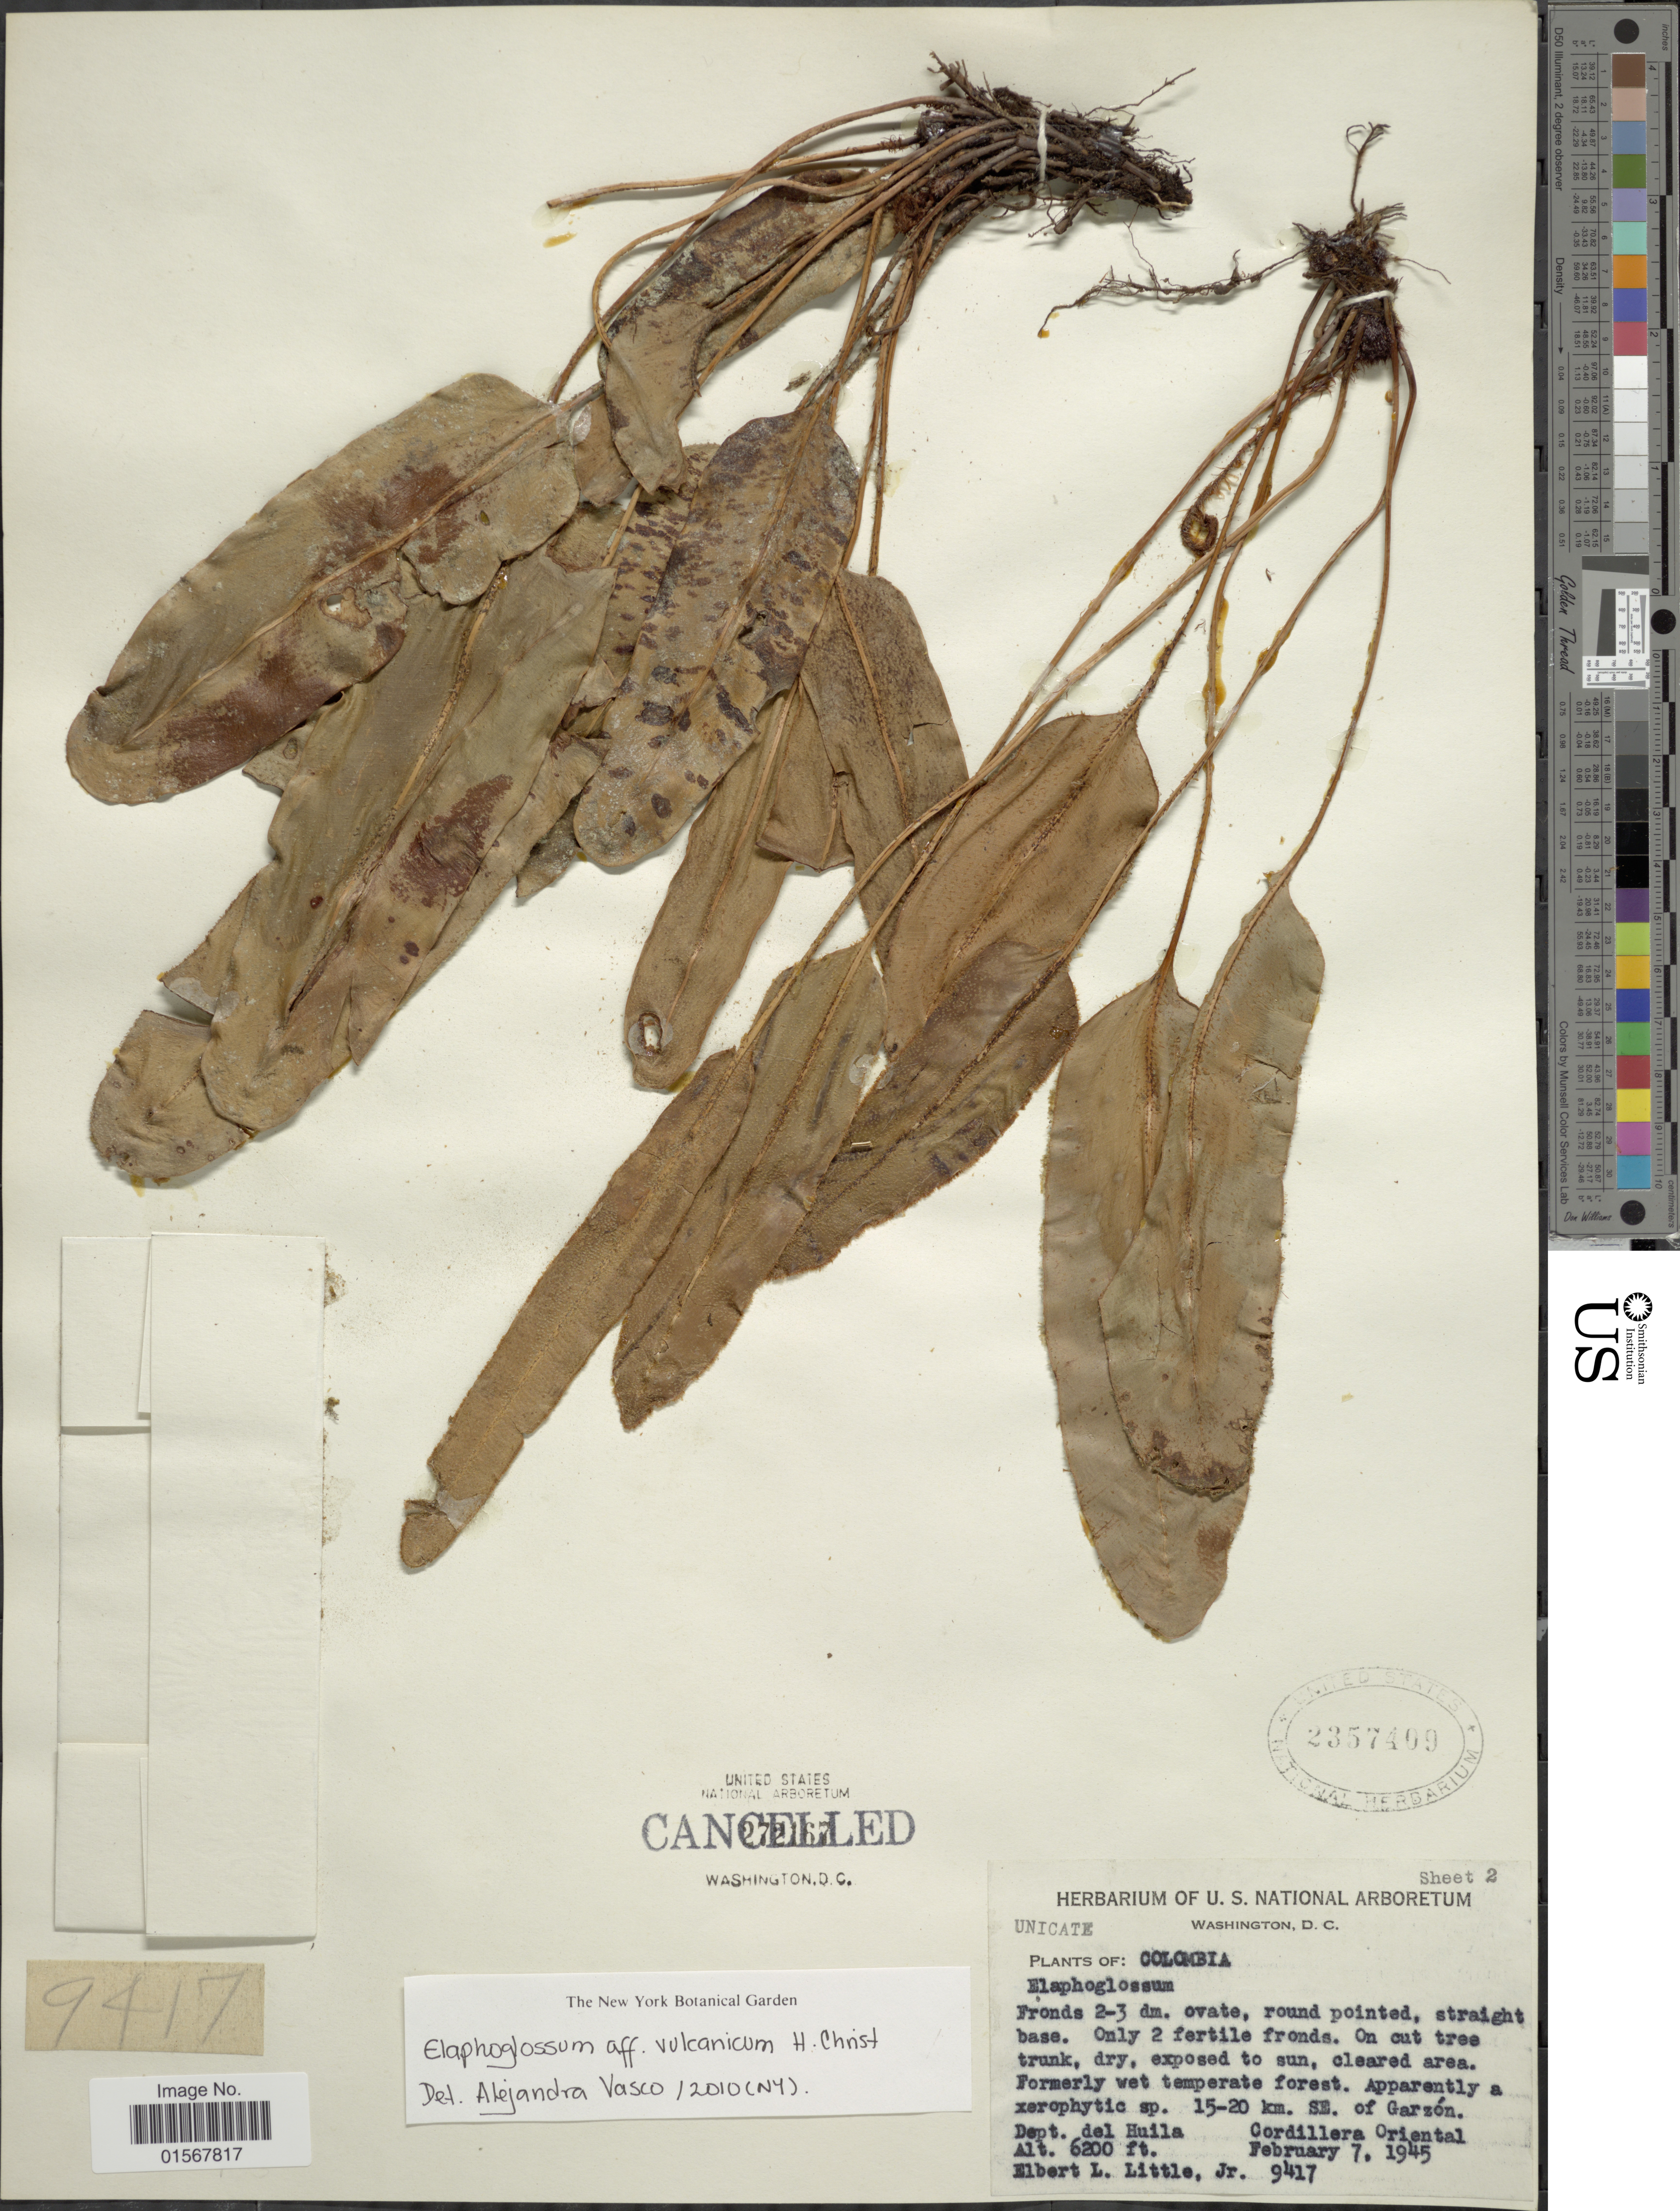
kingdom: Plantae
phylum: Tracheophyta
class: Polypodiopsida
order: Polypodiales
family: Dryopteridaceae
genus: Elaphoglossum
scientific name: Elaphoglossum vulcanicum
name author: Christ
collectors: E. L. Little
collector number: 9417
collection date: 1945-02-07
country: Colombia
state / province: Huila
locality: Dept. del Huila, Cordillera Oriental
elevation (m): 1890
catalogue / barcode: US 2357409